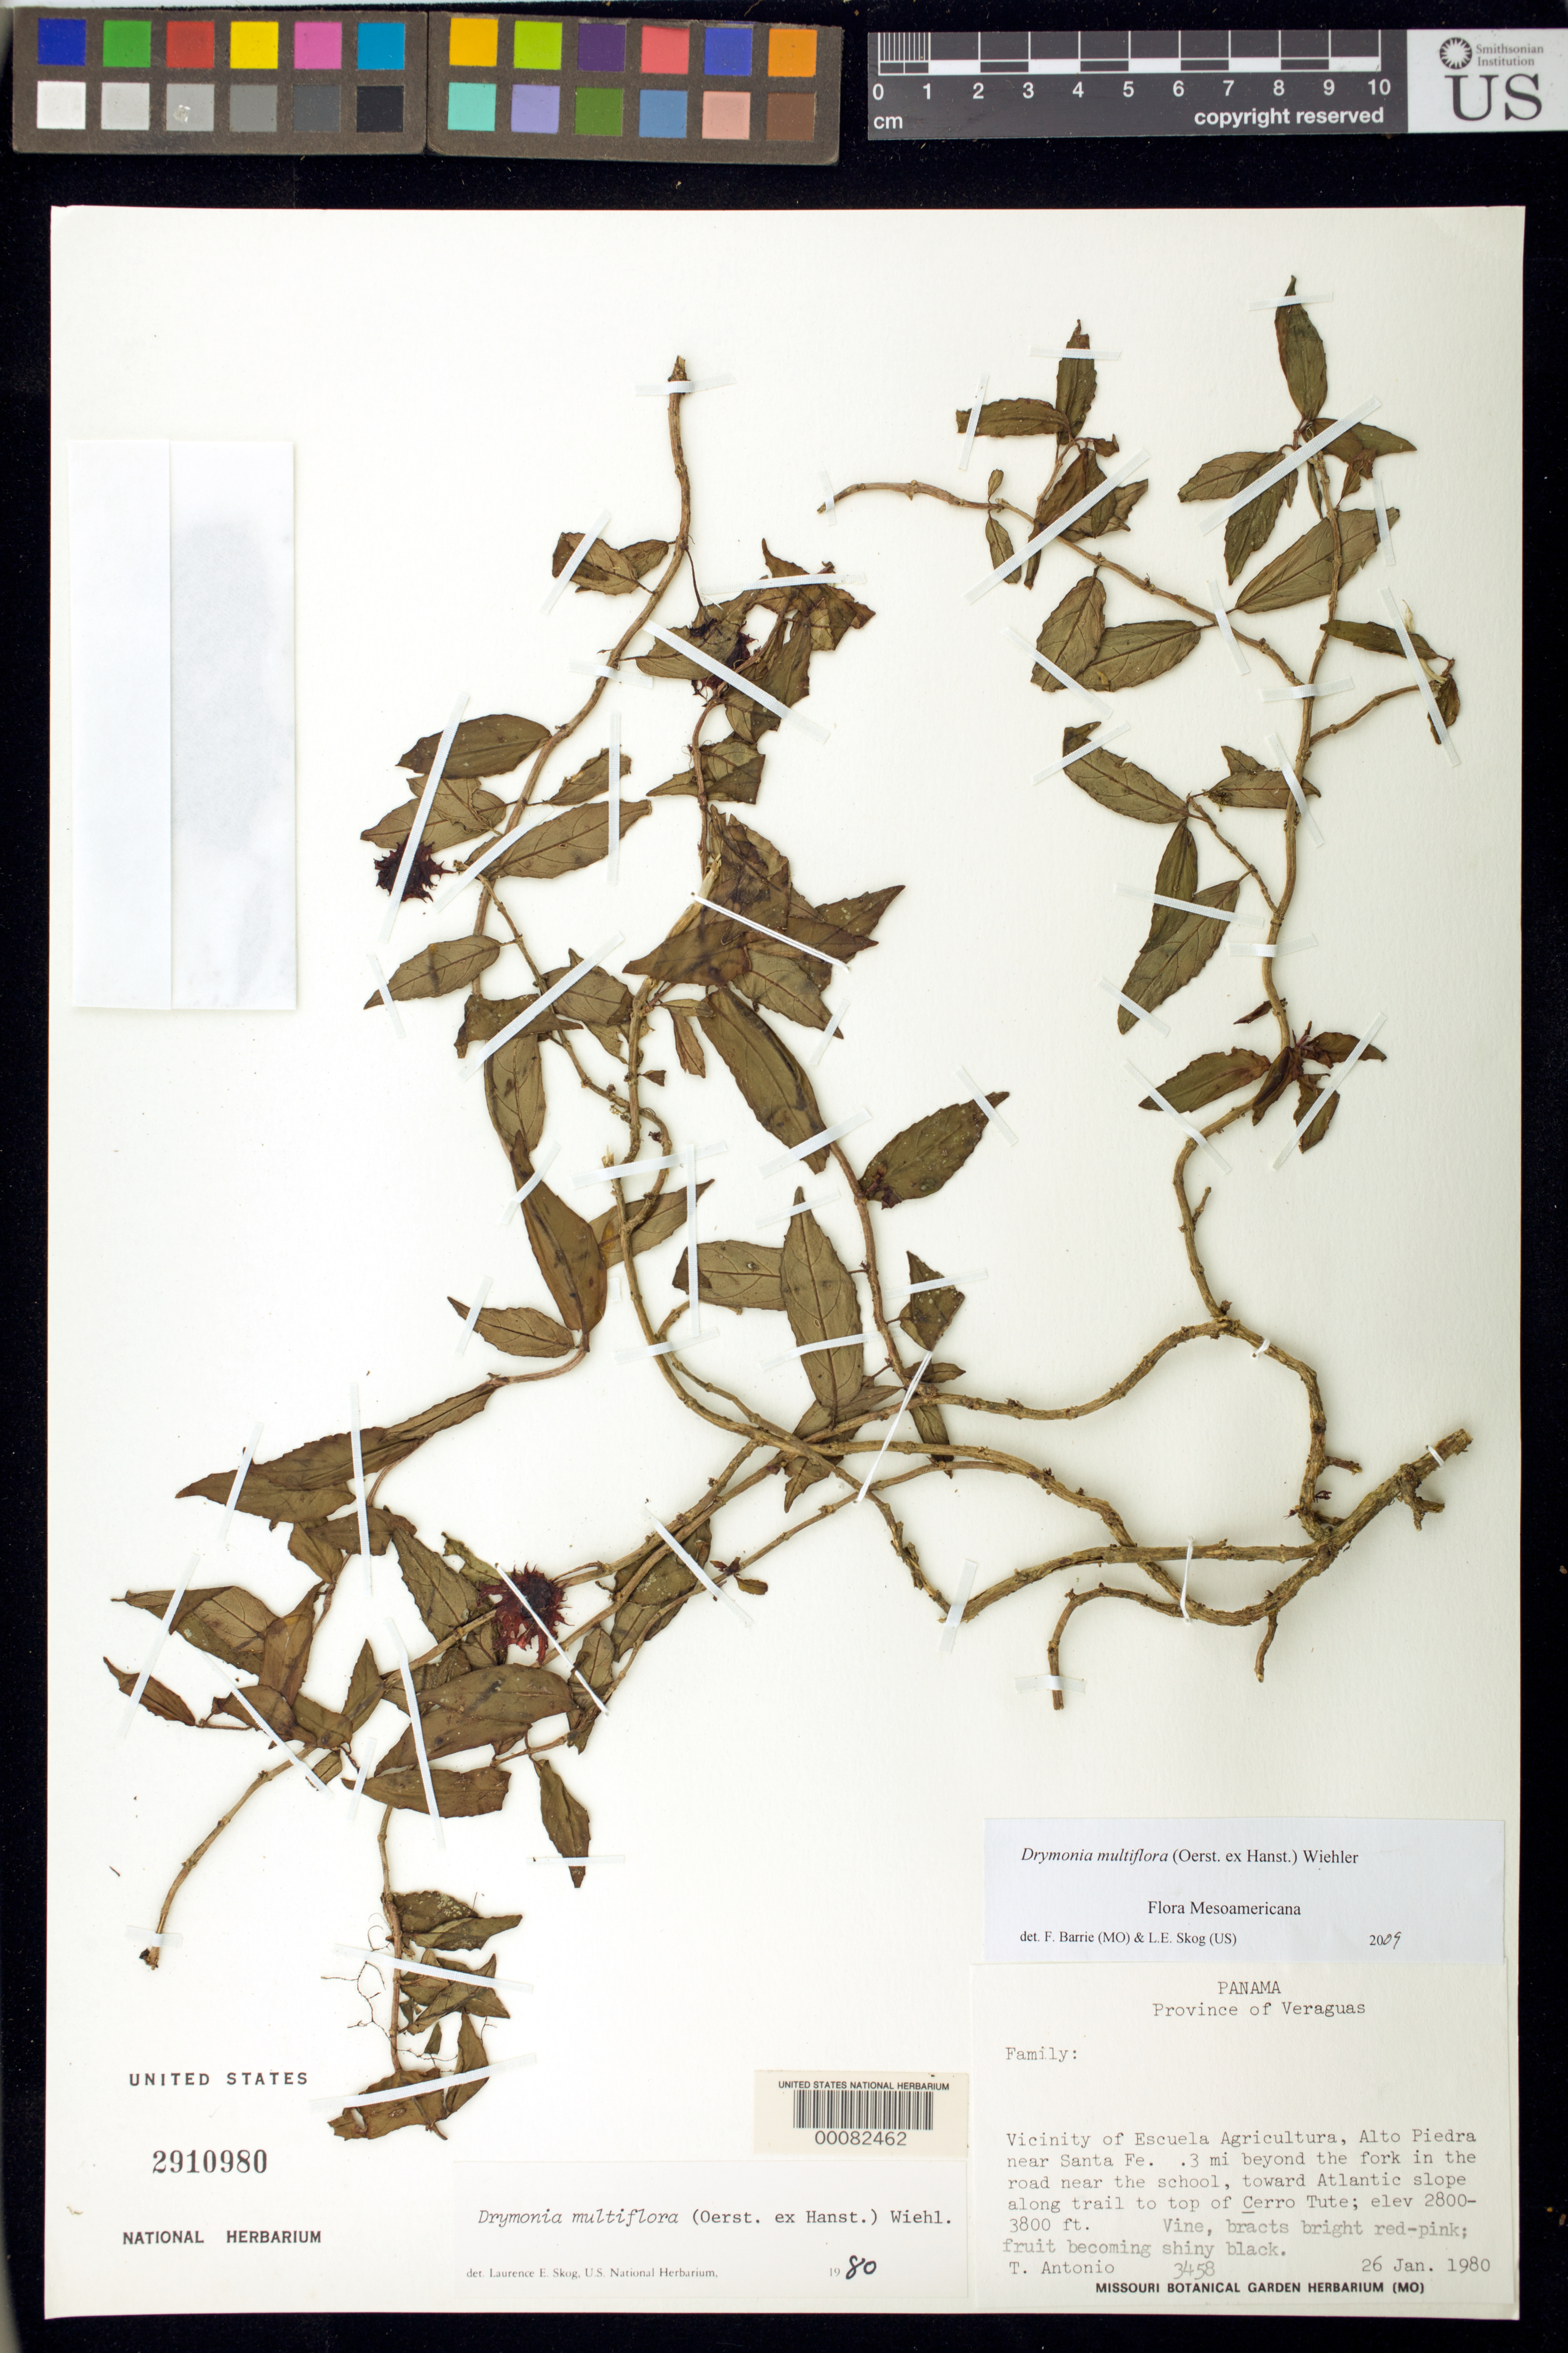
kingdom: Plantae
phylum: Tracheophyta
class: Magnoliopsida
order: Lamiales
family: Gesneriaceae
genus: Drymonia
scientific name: Drymonia multiflora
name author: (Oerst. ex Hanst.) Wiehler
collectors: T. Antonio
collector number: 3458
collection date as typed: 26 Jan 1980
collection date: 1980-01-26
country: Panama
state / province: Veraguas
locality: Vicinity of Escuela Agricultura, Alto Piedra near Santa Fe, 0.3 mi beyond the fork in the road near the school, toward Atlantic slope along trail to top of Cerro Tute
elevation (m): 853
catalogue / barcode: US 2910980